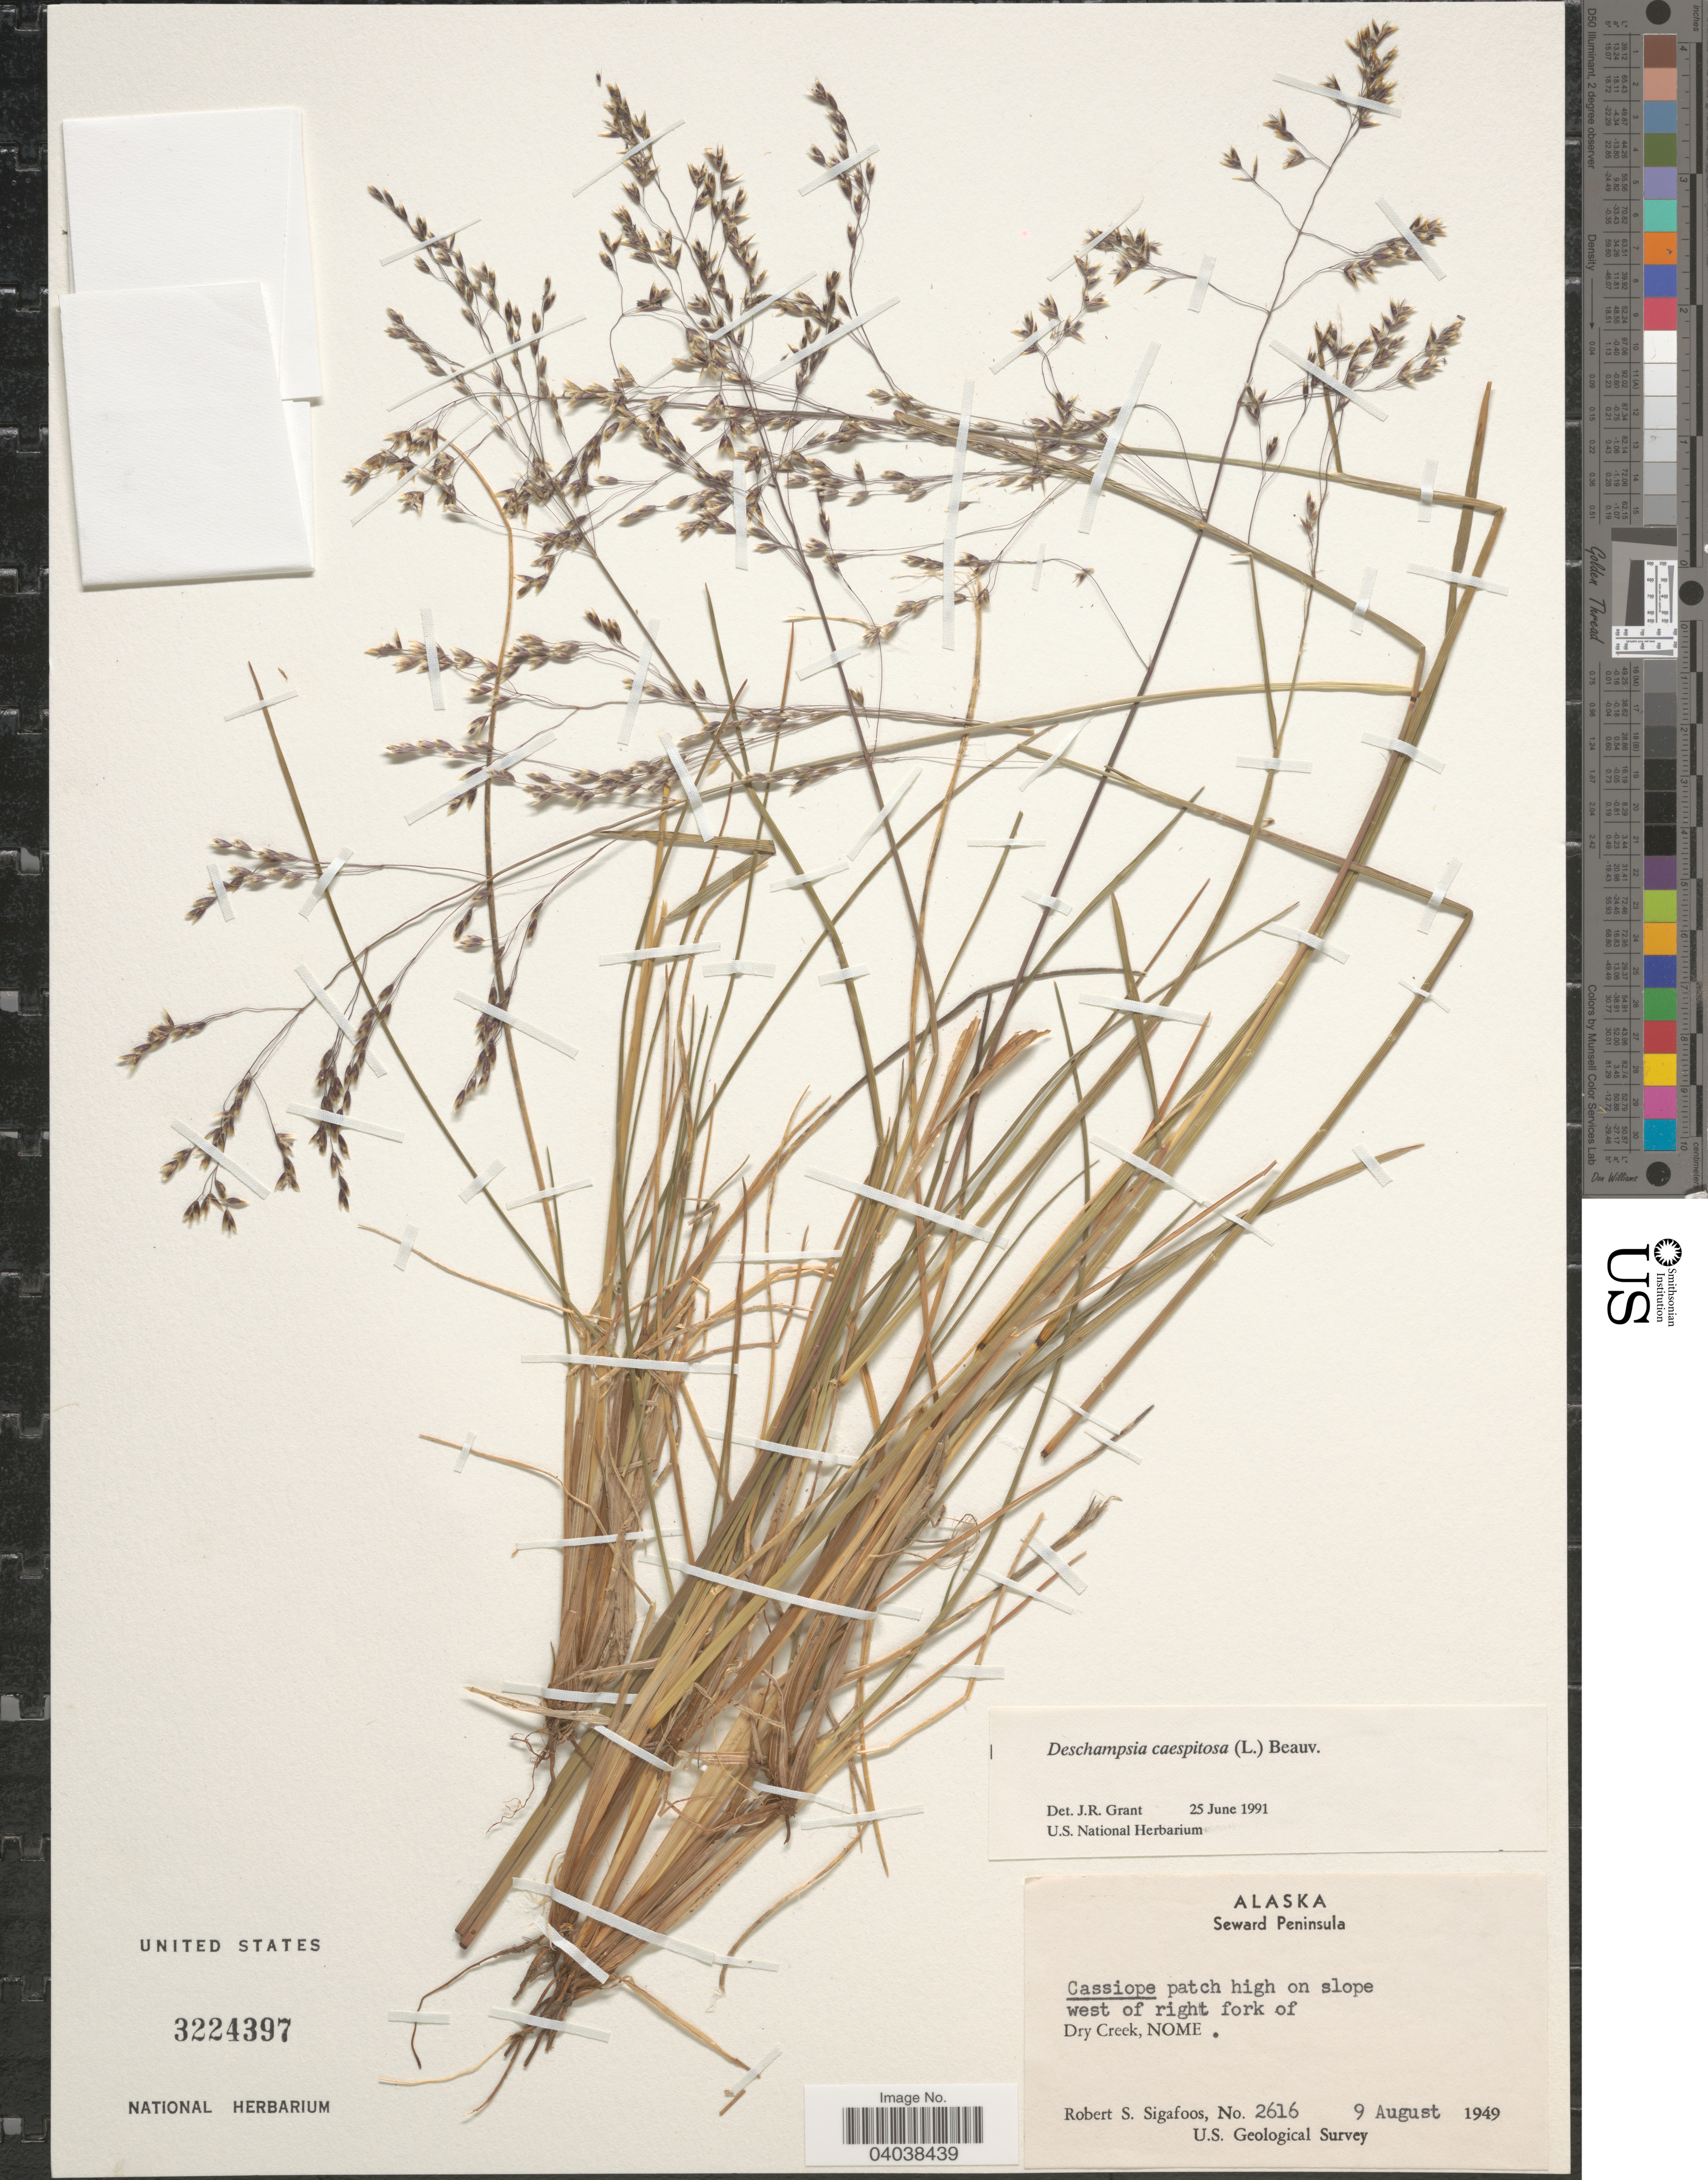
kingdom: Plantae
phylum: Tracheophyta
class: Liliopsida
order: Poales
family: Poaceae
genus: Deschampsia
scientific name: Deschampsia cespitosa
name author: (L.) P. Beauv.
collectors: R. Sigafoos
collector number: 2616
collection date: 1949-08-09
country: United States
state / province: Alaska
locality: Seward Peninsula. Cassiope patch high on slope west of right fork of Dry Creek, Nome.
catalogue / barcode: US 3224397